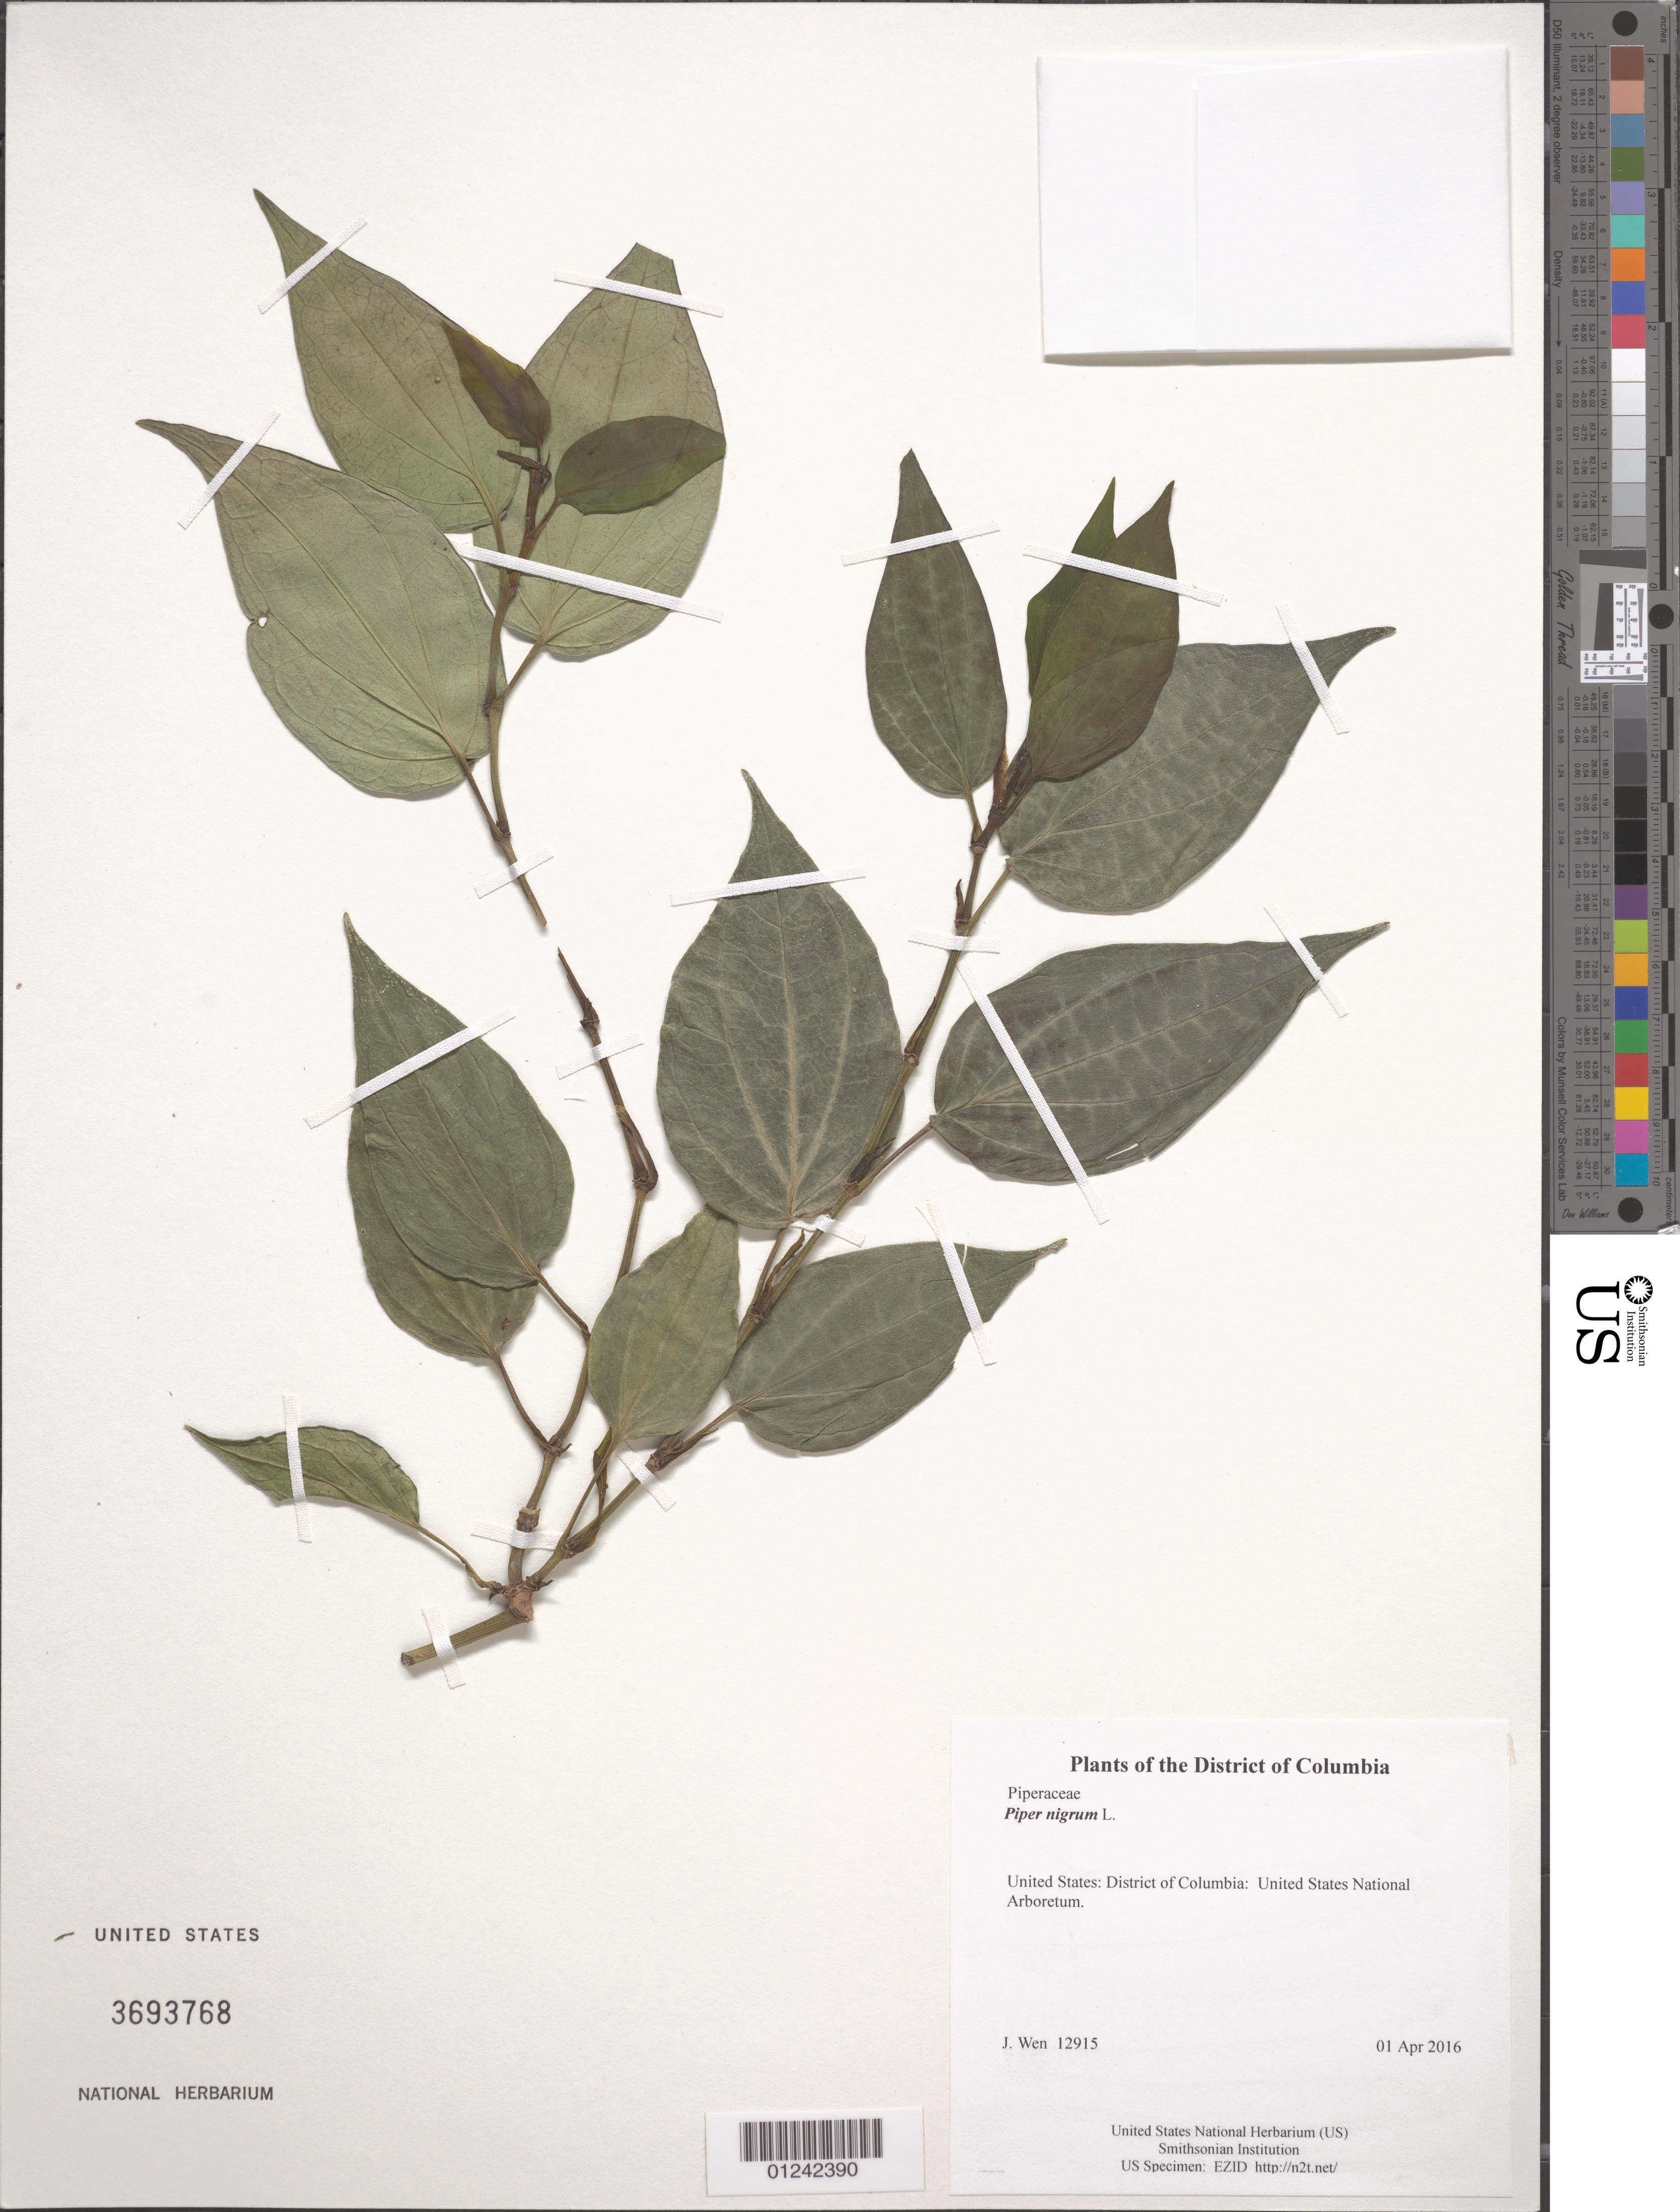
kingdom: Plantae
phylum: Tracheophyta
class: Magnoliopsida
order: Piperales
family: Piperaceae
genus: Piper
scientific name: Piper nigrum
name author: L.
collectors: J. Wen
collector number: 12915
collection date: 2016-04-01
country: United States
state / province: District of Columbia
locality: United States National Arboretum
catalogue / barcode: US 3693768